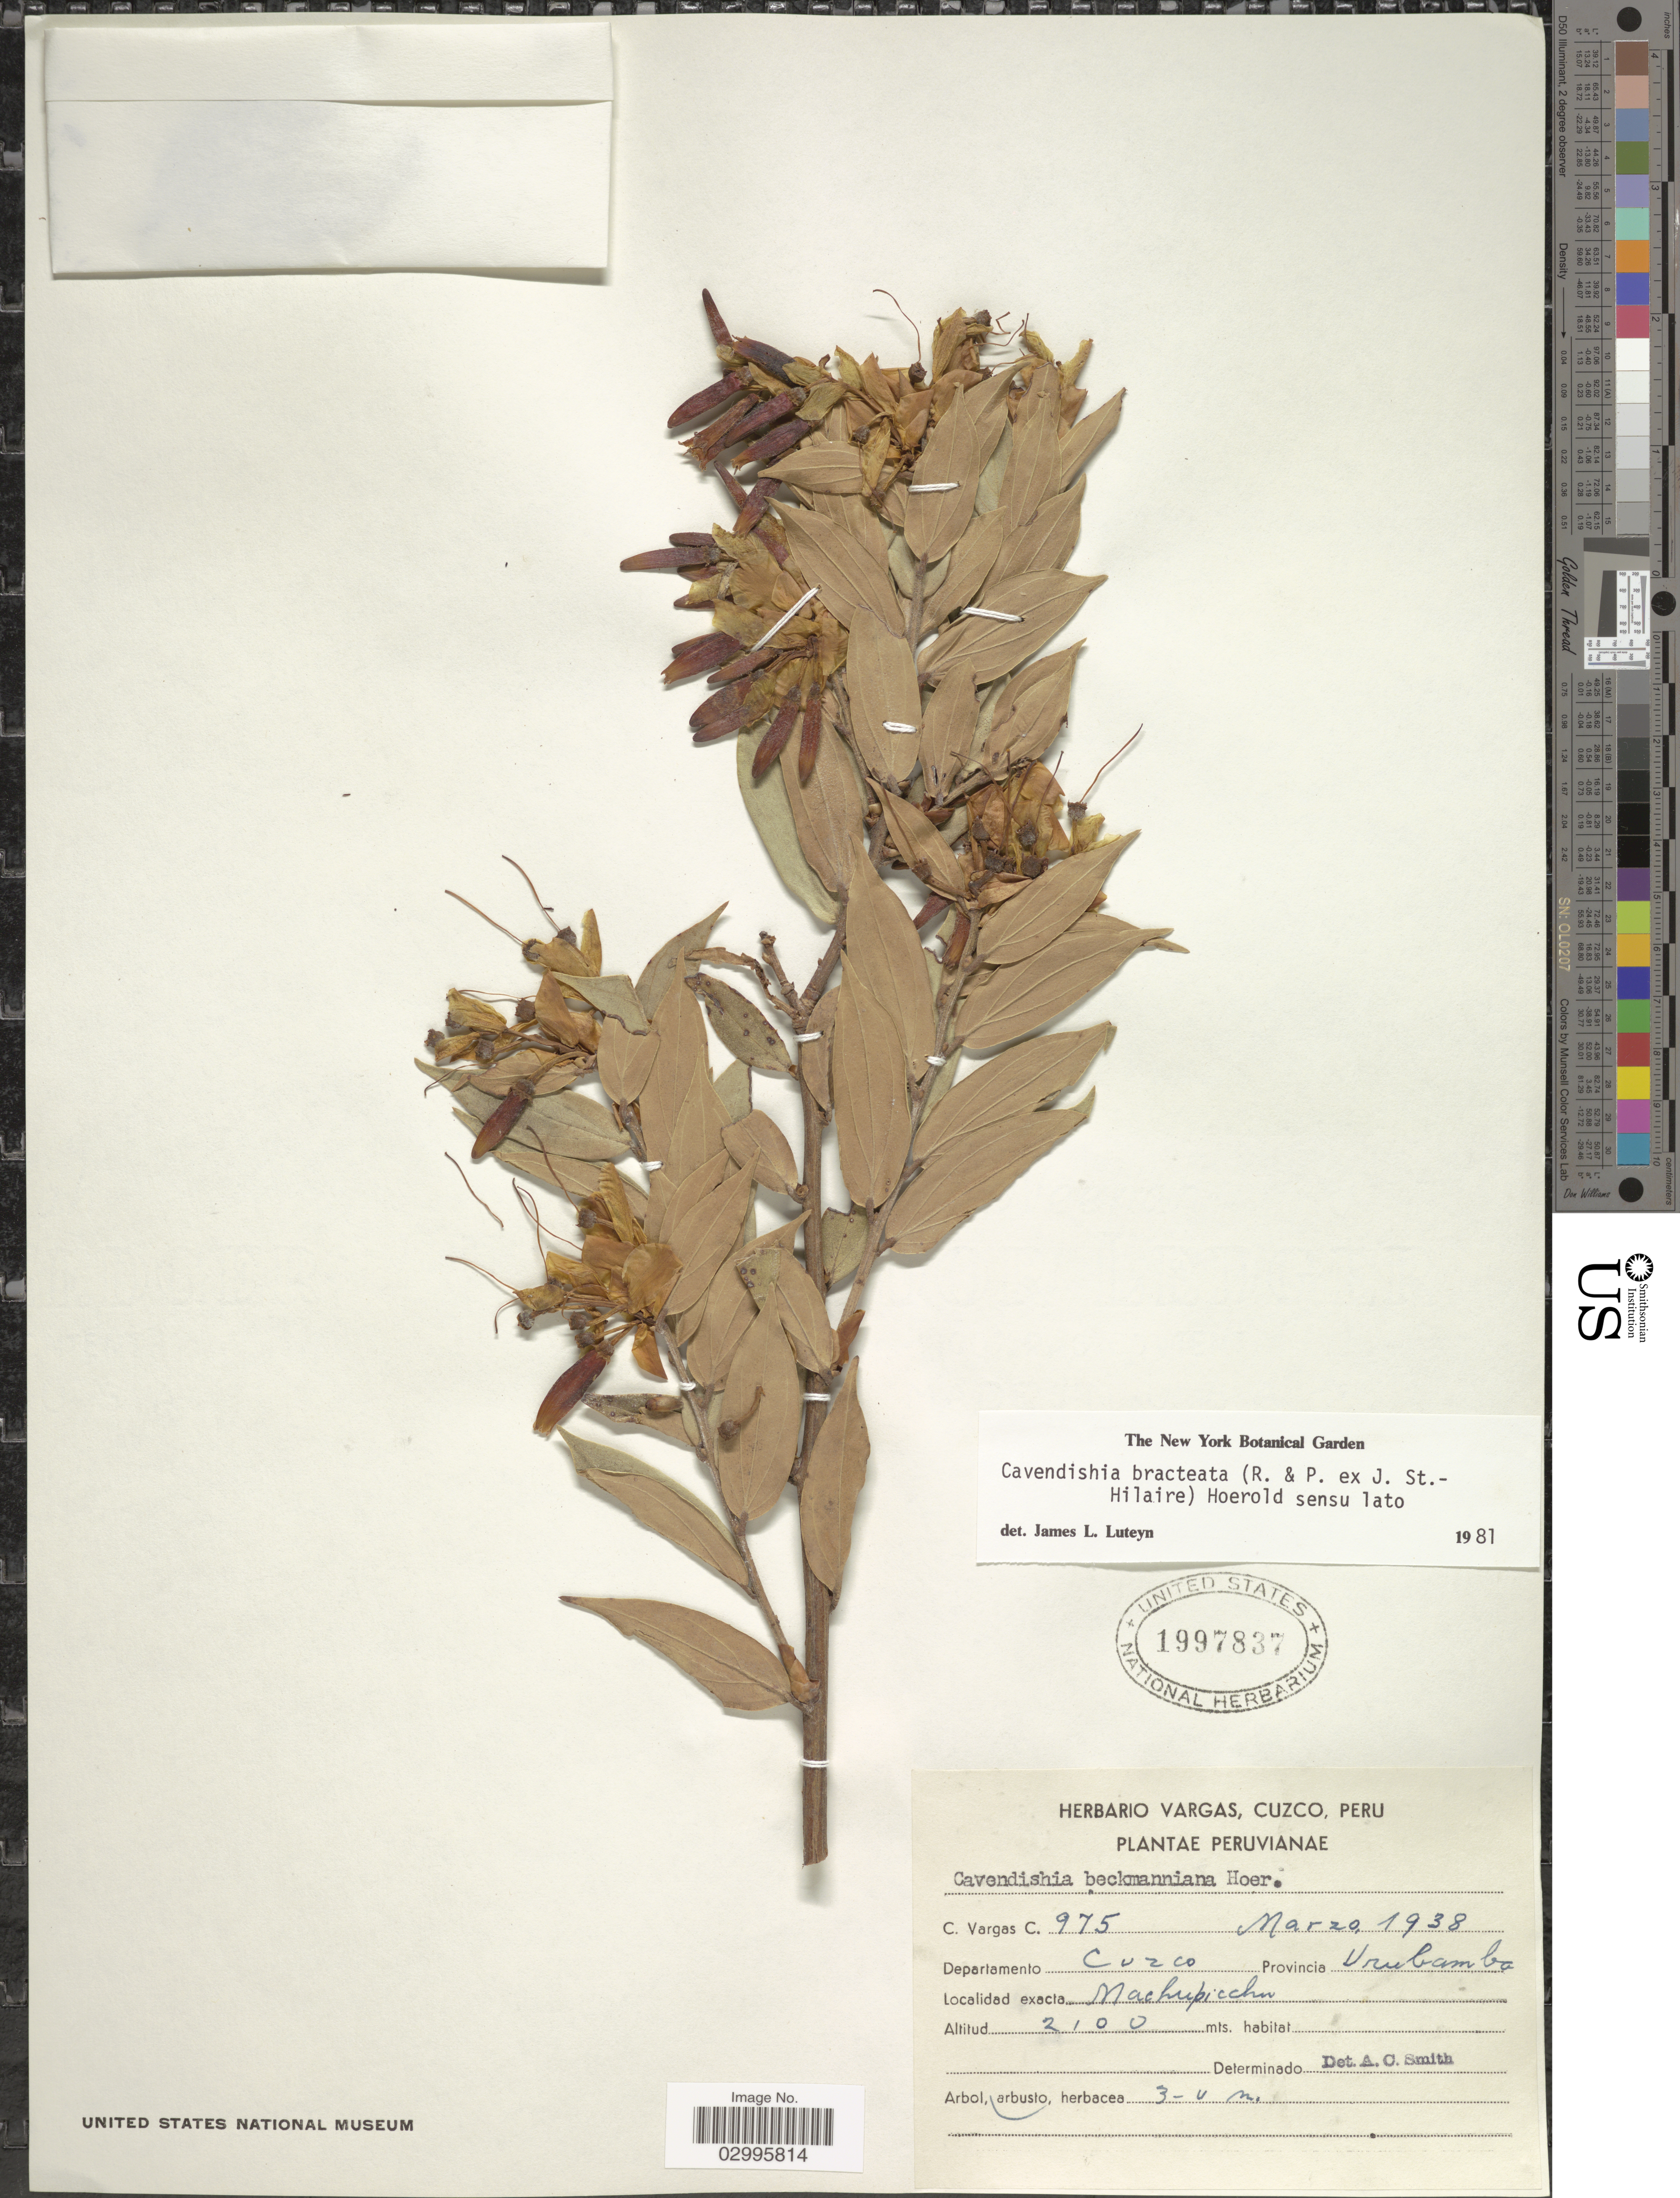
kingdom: Plantae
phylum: Tracheophyta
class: Magnoliopsida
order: Ericales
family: Ericaceae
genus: Cavendishia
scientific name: Cavendishia bracteata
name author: (Ruiz & Pav. ex J. St.-Hil.) Hoerold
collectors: C. Vargas Calderón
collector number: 975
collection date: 1938-03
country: Peru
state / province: Cusco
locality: Provincia Urubamba. Machupicchu.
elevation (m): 2100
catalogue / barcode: US 1997837